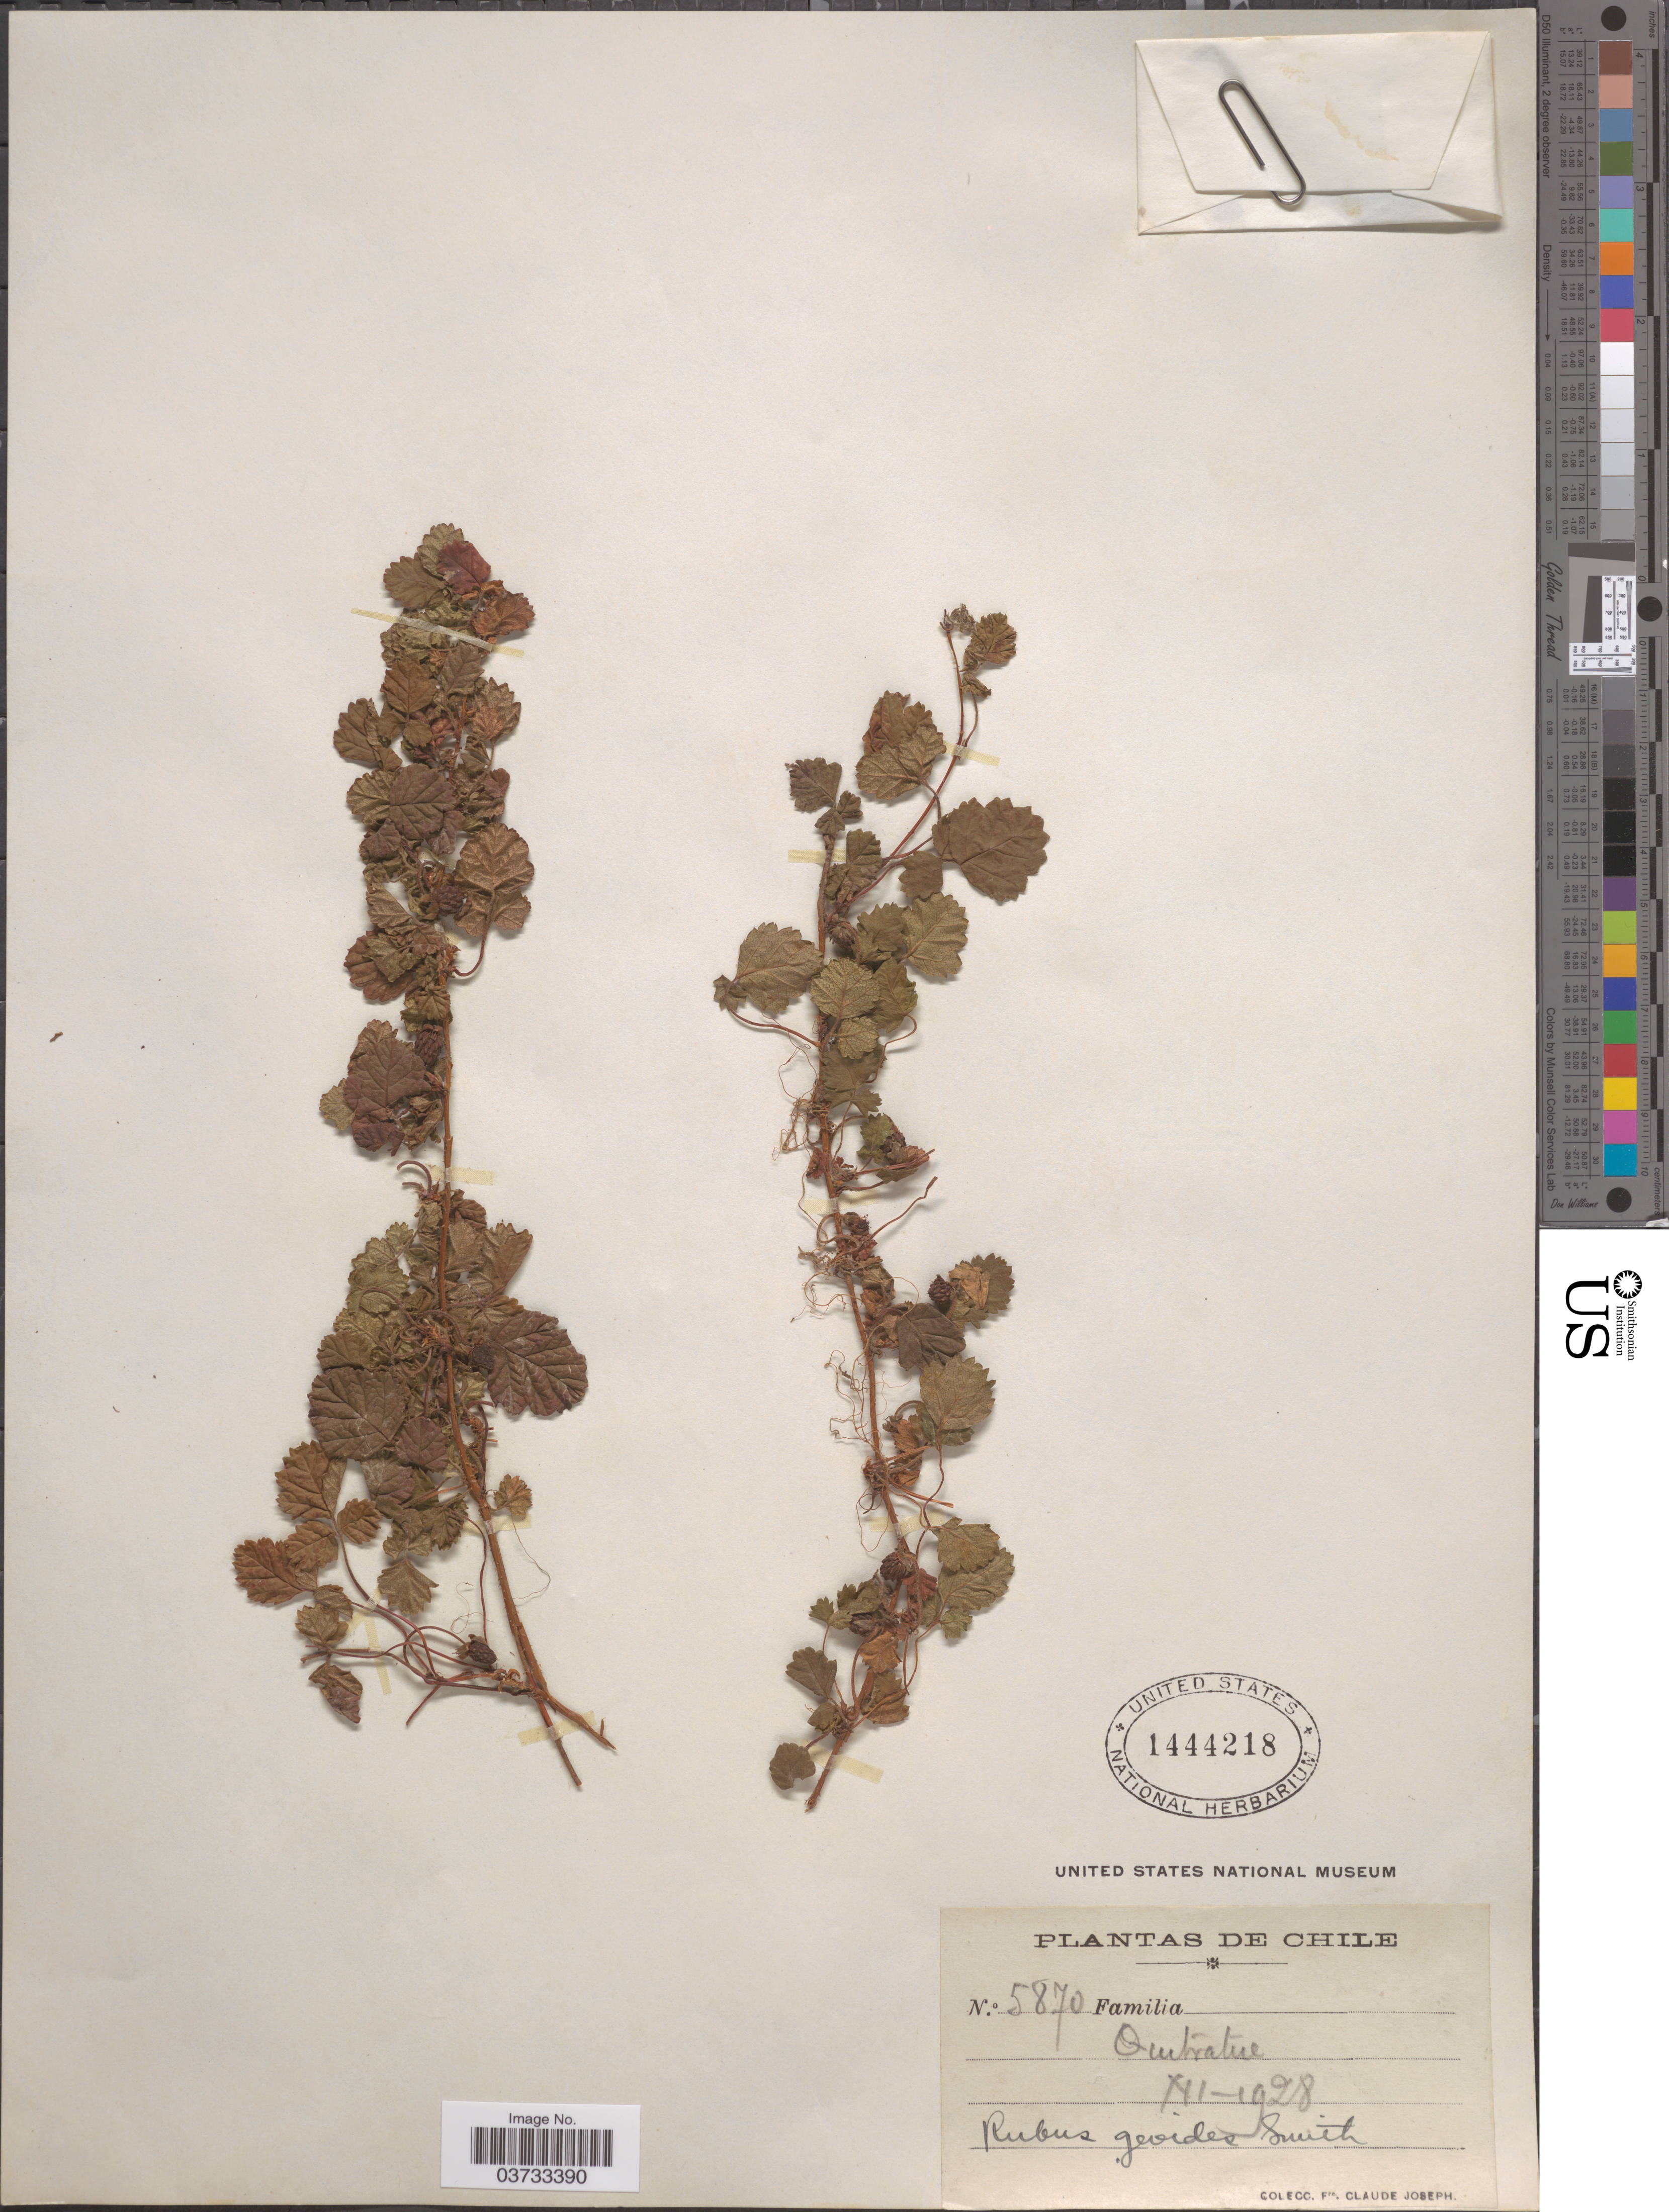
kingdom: Plantae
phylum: Tracheophyta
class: Magnoliopsida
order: Rosales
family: Rosaceae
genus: Rubus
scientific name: Rubus geoides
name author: Sm.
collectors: Bro. Claude-Joseph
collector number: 5870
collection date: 1928-12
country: Chile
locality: Quitratue.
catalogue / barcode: US 1444218